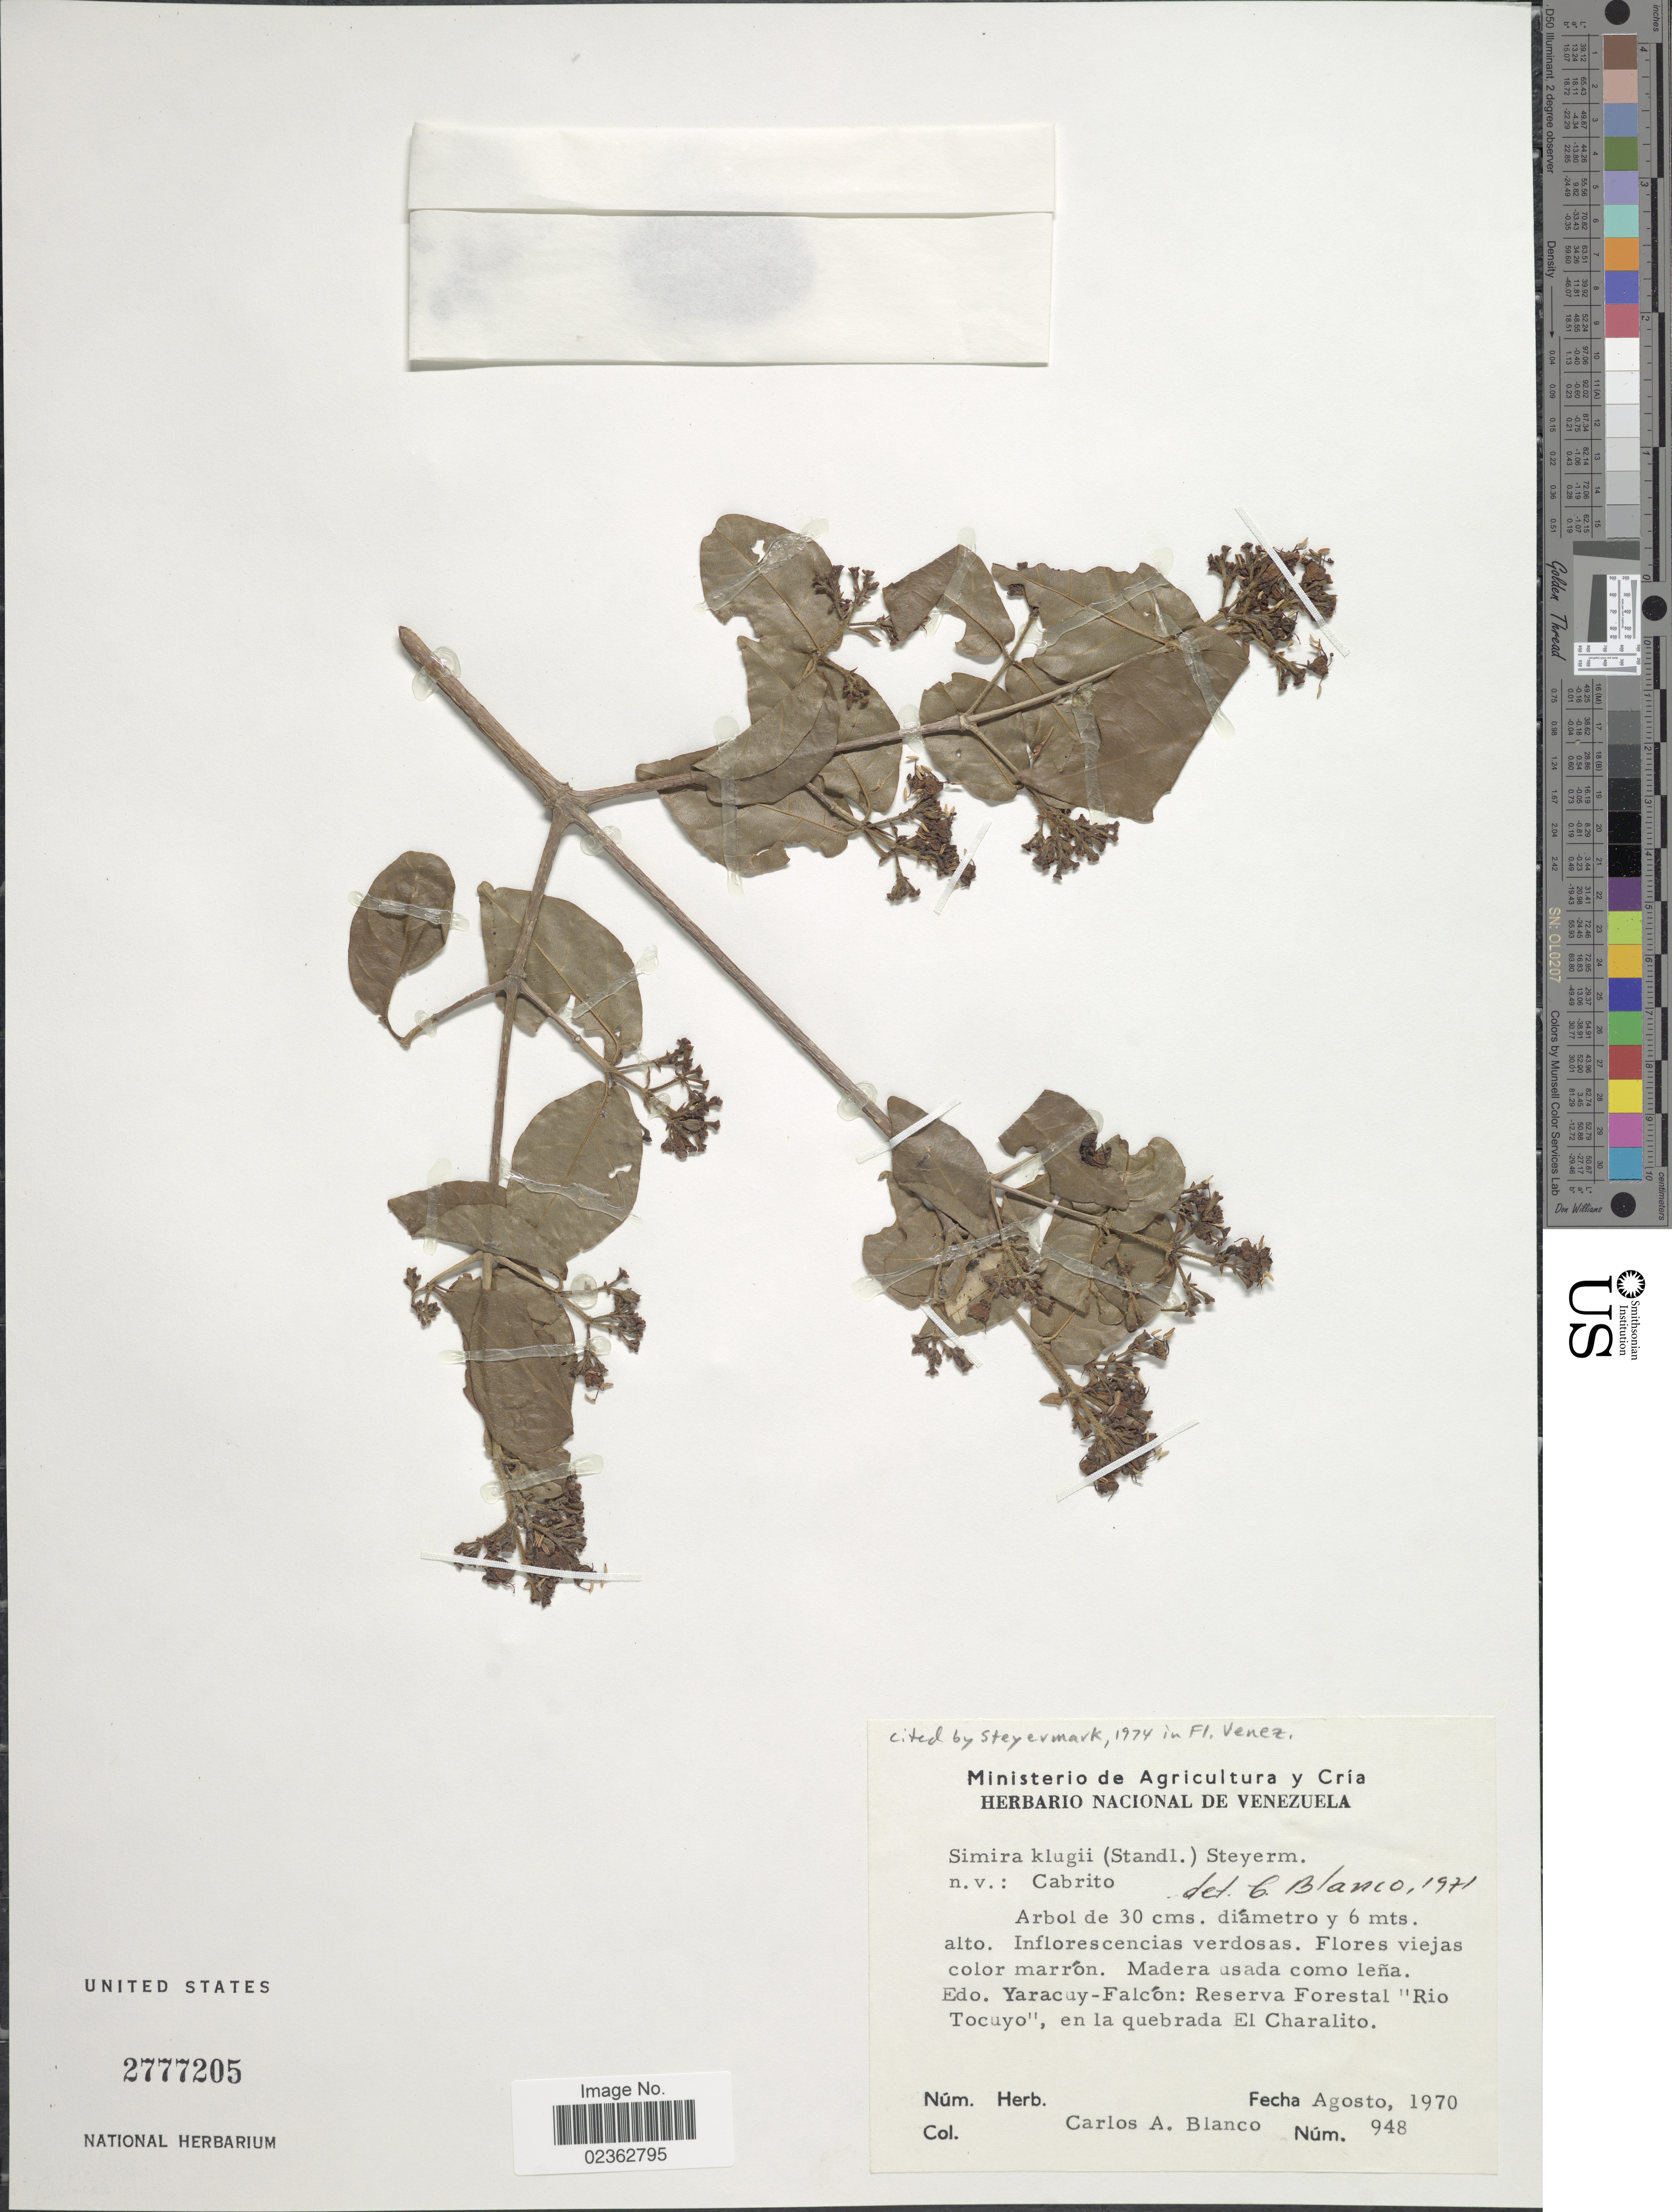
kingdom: Plantae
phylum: Tracheophyta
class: Magnoliopsida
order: Gentianales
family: Rubiaceae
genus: Simira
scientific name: Simira klugei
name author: (Standl.) Steyerm.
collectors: C. A. Blanco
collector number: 948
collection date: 1970-08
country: Venezuela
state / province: Yaracuy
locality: Edo. Yaracuy-Falcon: Reserva Forestal "Rio Tocuyo", en la quebrada El Charalito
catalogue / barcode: US 2777205